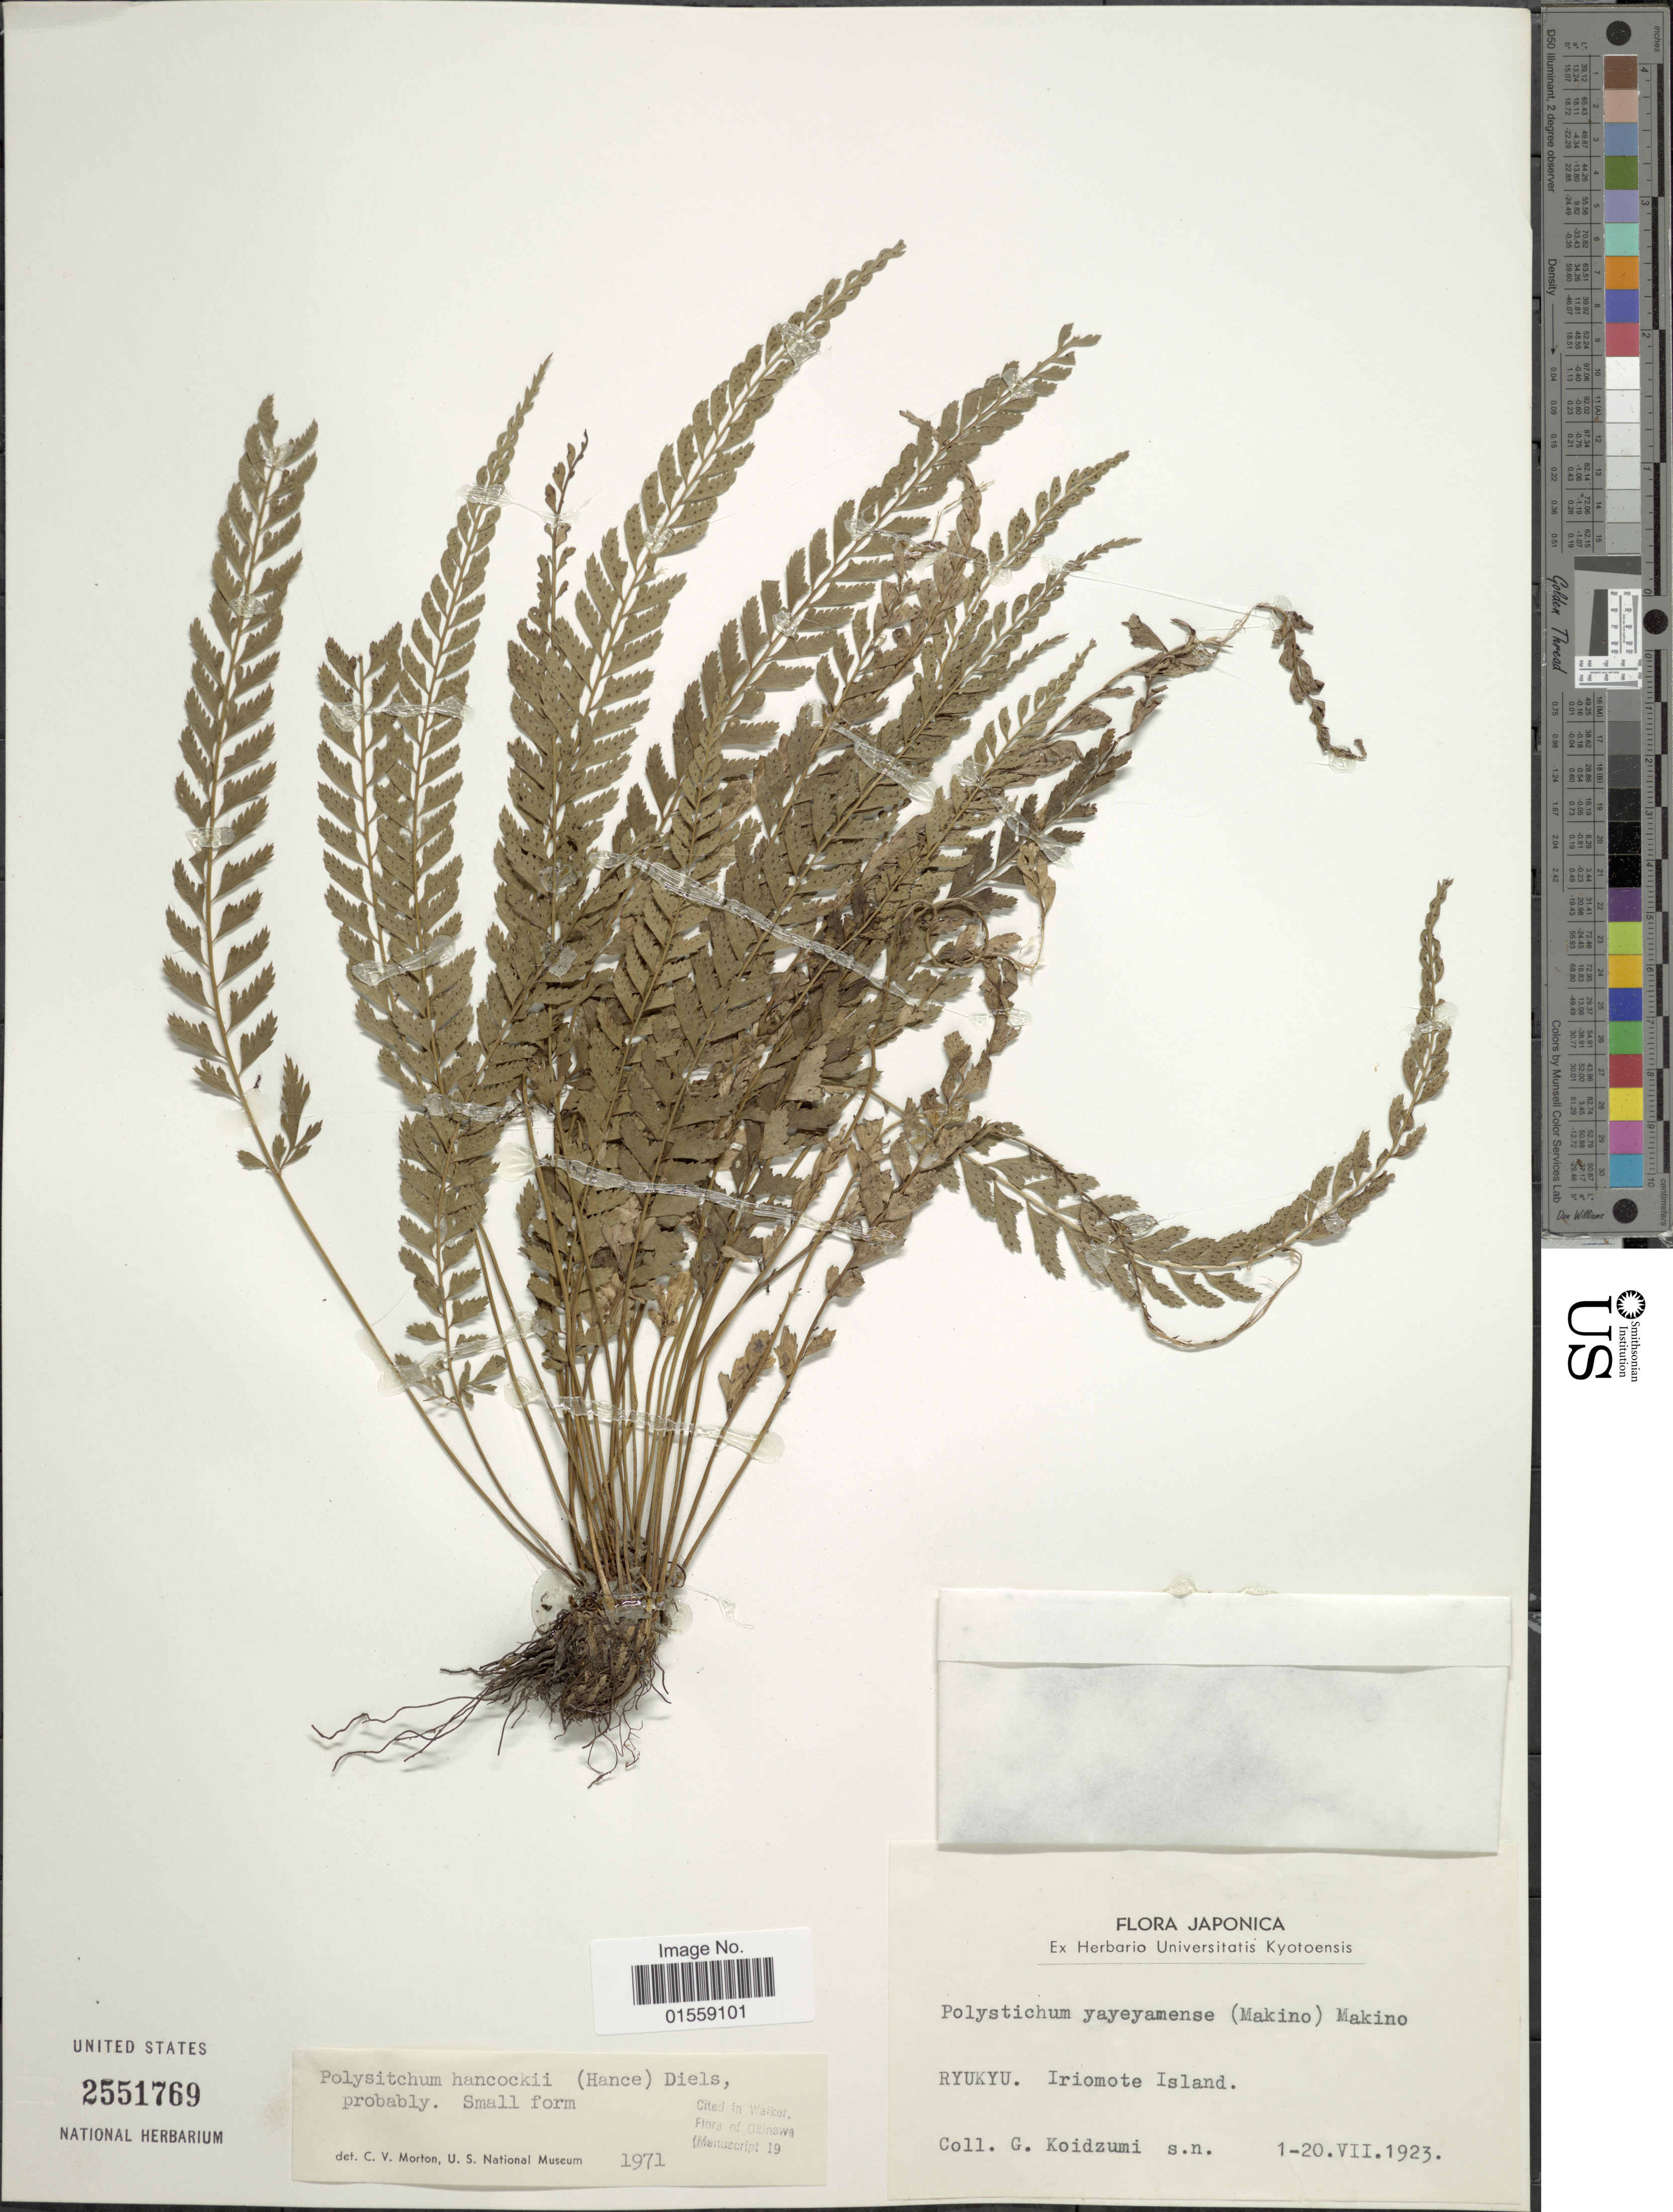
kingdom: Plantae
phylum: Tracheophyta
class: Polypodiopsida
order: Polypodiales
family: Dryopteridaceae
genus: Polystichum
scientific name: Polystichum hancockii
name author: (Hance) Diels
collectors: G. Koidzumi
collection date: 1923-07-01/1923-07-20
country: Japan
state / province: Okinawa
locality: Japonica, Ryukyu, Iriomote Island.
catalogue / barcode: US 2551769